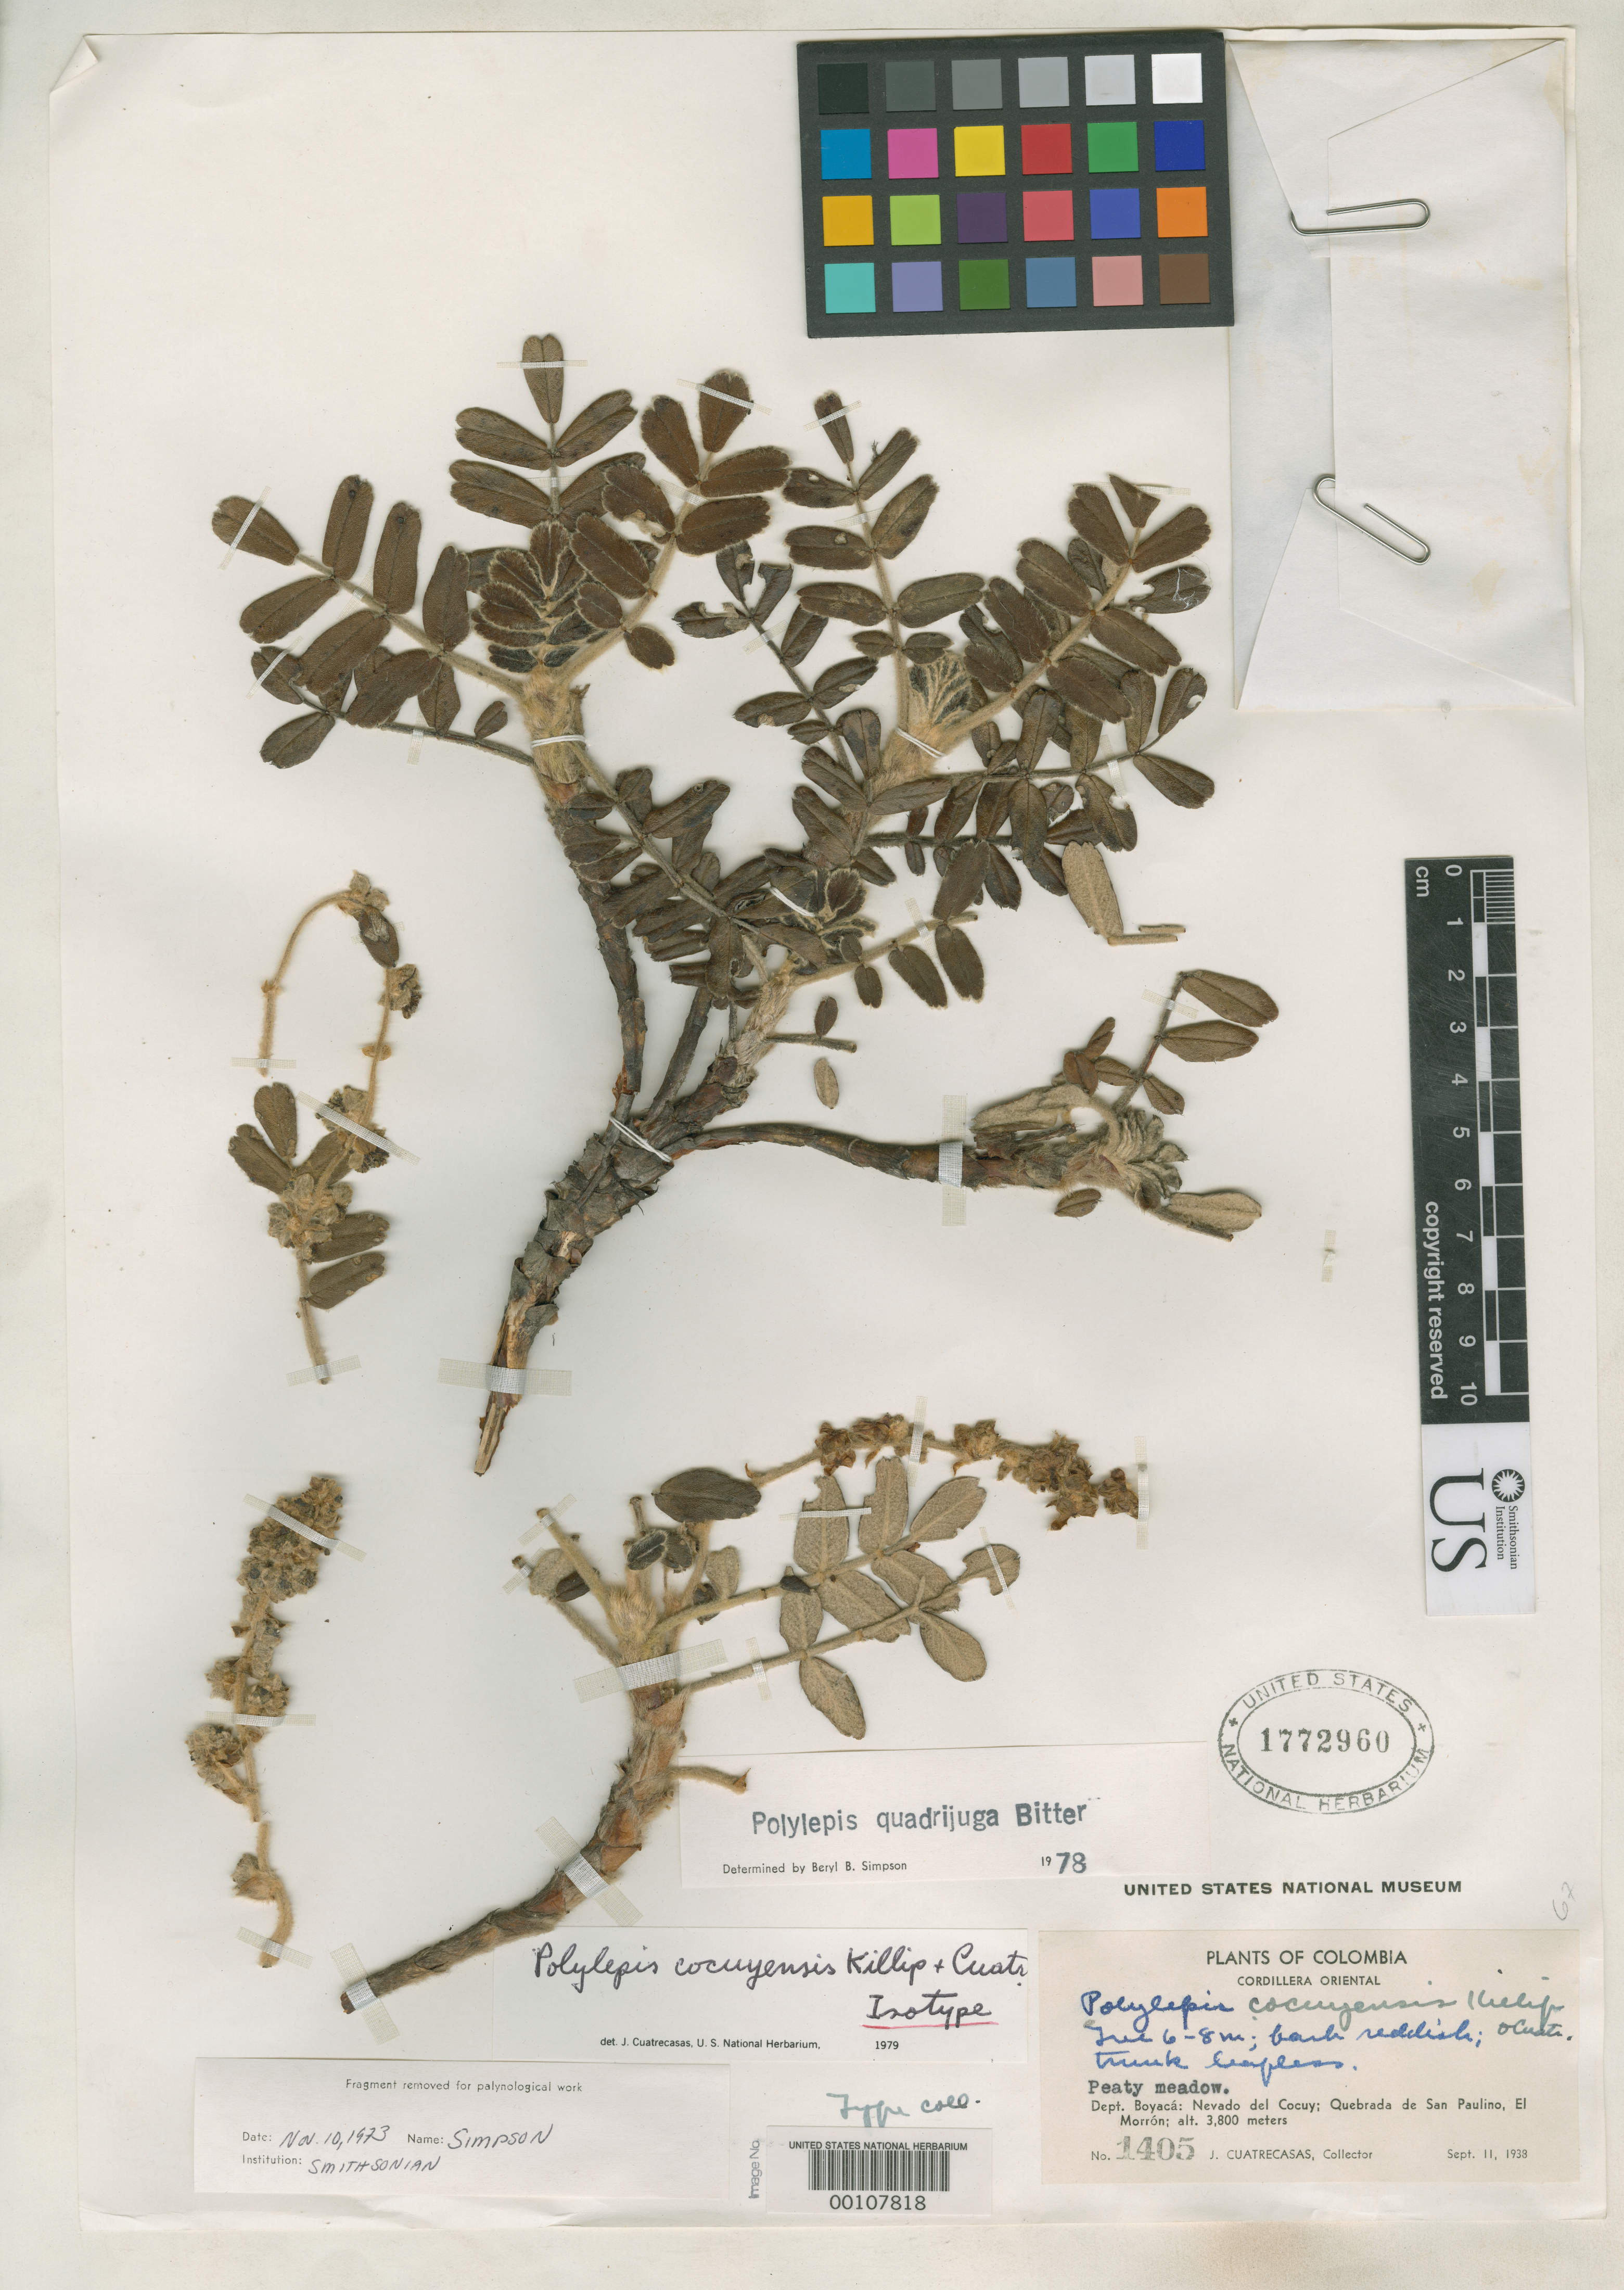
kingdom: Plantae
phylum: Tracheophyta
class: Magnoliopsida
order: Rosales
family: Rosaceae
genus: Polylepis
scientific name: Polylepis cocuyensis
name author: Killip & Cuatrec.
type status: Isotype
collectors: J. Cuatrecasas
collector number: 1405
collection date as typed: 11 Sep 1938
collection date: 1938-09-11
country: Colombia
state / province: Boyacá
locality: Cordillera Oriental, Nevada del Cocuy, El Morron.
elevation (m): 3800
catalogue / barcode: US 1772960